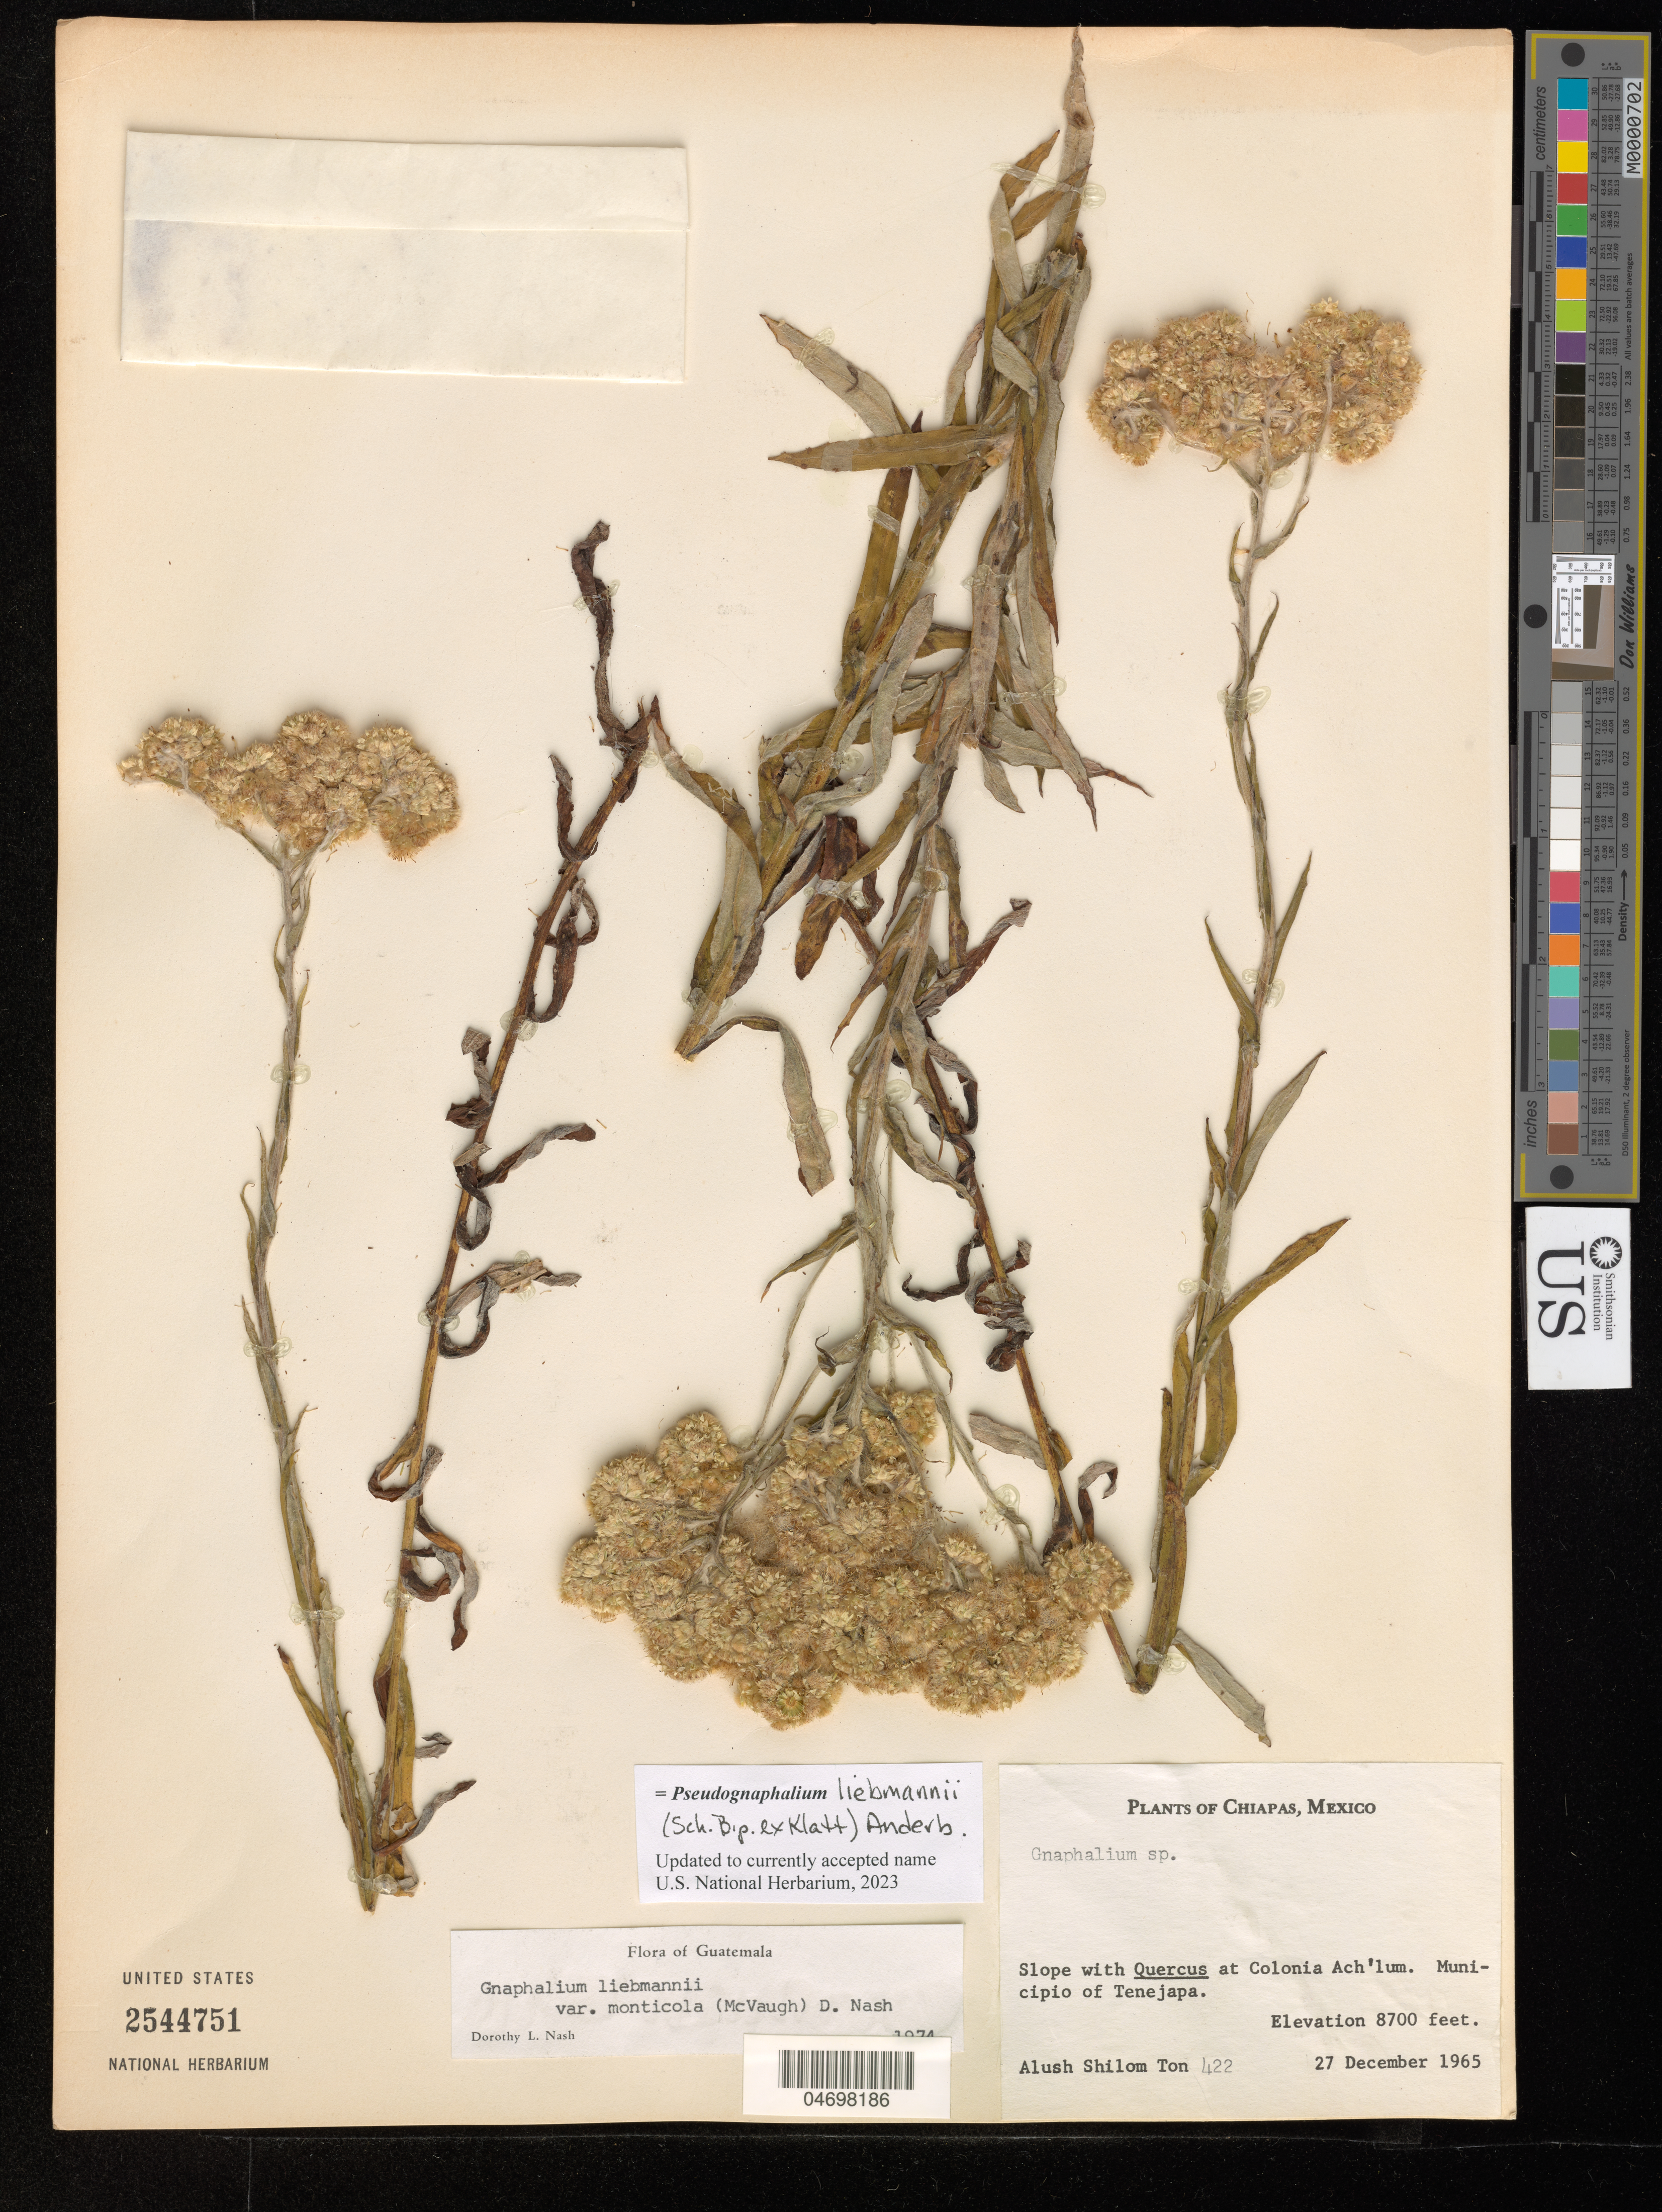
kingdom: Plantae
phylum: Tracheophyta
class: Magnoliopsida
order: Asterales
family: Asteraceae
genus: Pseudognaphalium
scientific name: Pseudognaphalium liebmannii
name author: (Sch. Bip. ex Klatt) Anderb.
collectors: A. S. Ton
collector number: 422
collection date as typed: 27 Dec 1965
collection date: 1965-12-27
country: Mexico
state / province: Chiapas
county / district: Tenejapa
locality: at Colonia Ach'lum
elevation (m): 2652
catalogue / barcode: US 2544751